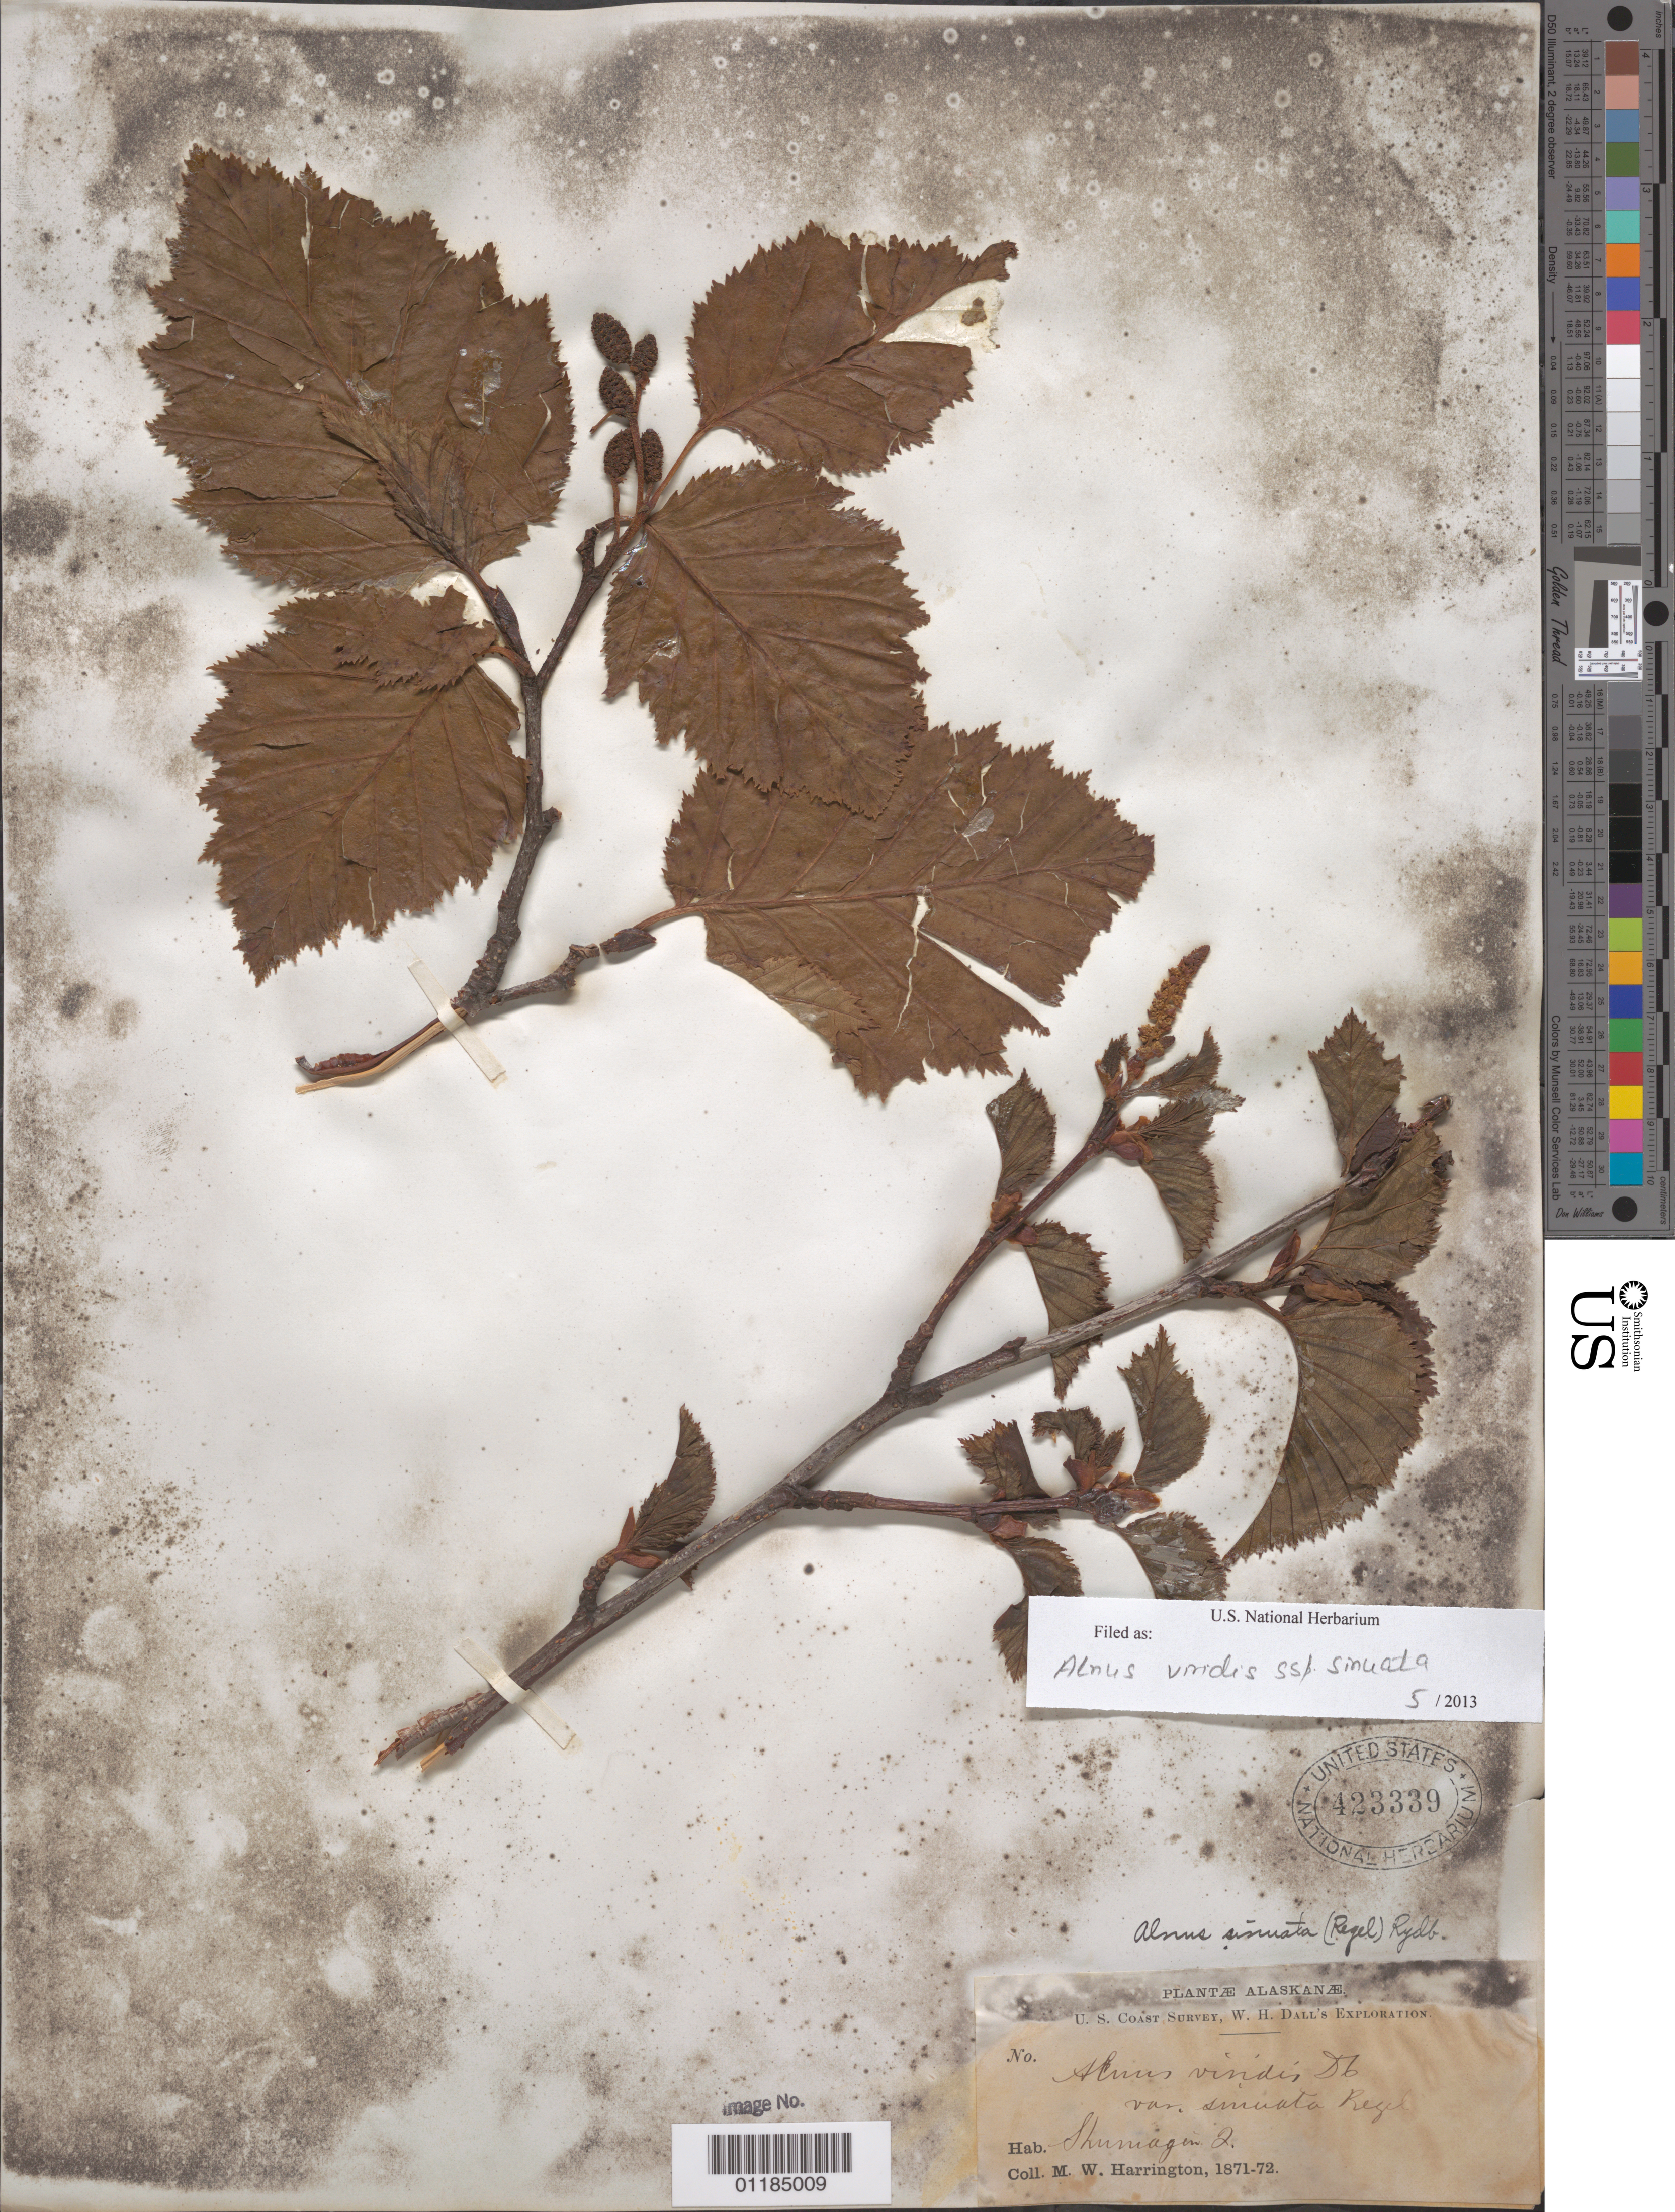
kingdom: Plantae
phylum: Tracheophyta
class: Magnoliopsida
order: Fagales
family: Betulaceae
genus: Alnus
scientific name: Alnus viridis subsp. sinuata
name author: Regel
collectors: M. W. Harrington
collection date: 1871/1872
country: United States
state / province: Alaska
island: Shumagin Is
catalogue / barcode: US 423339